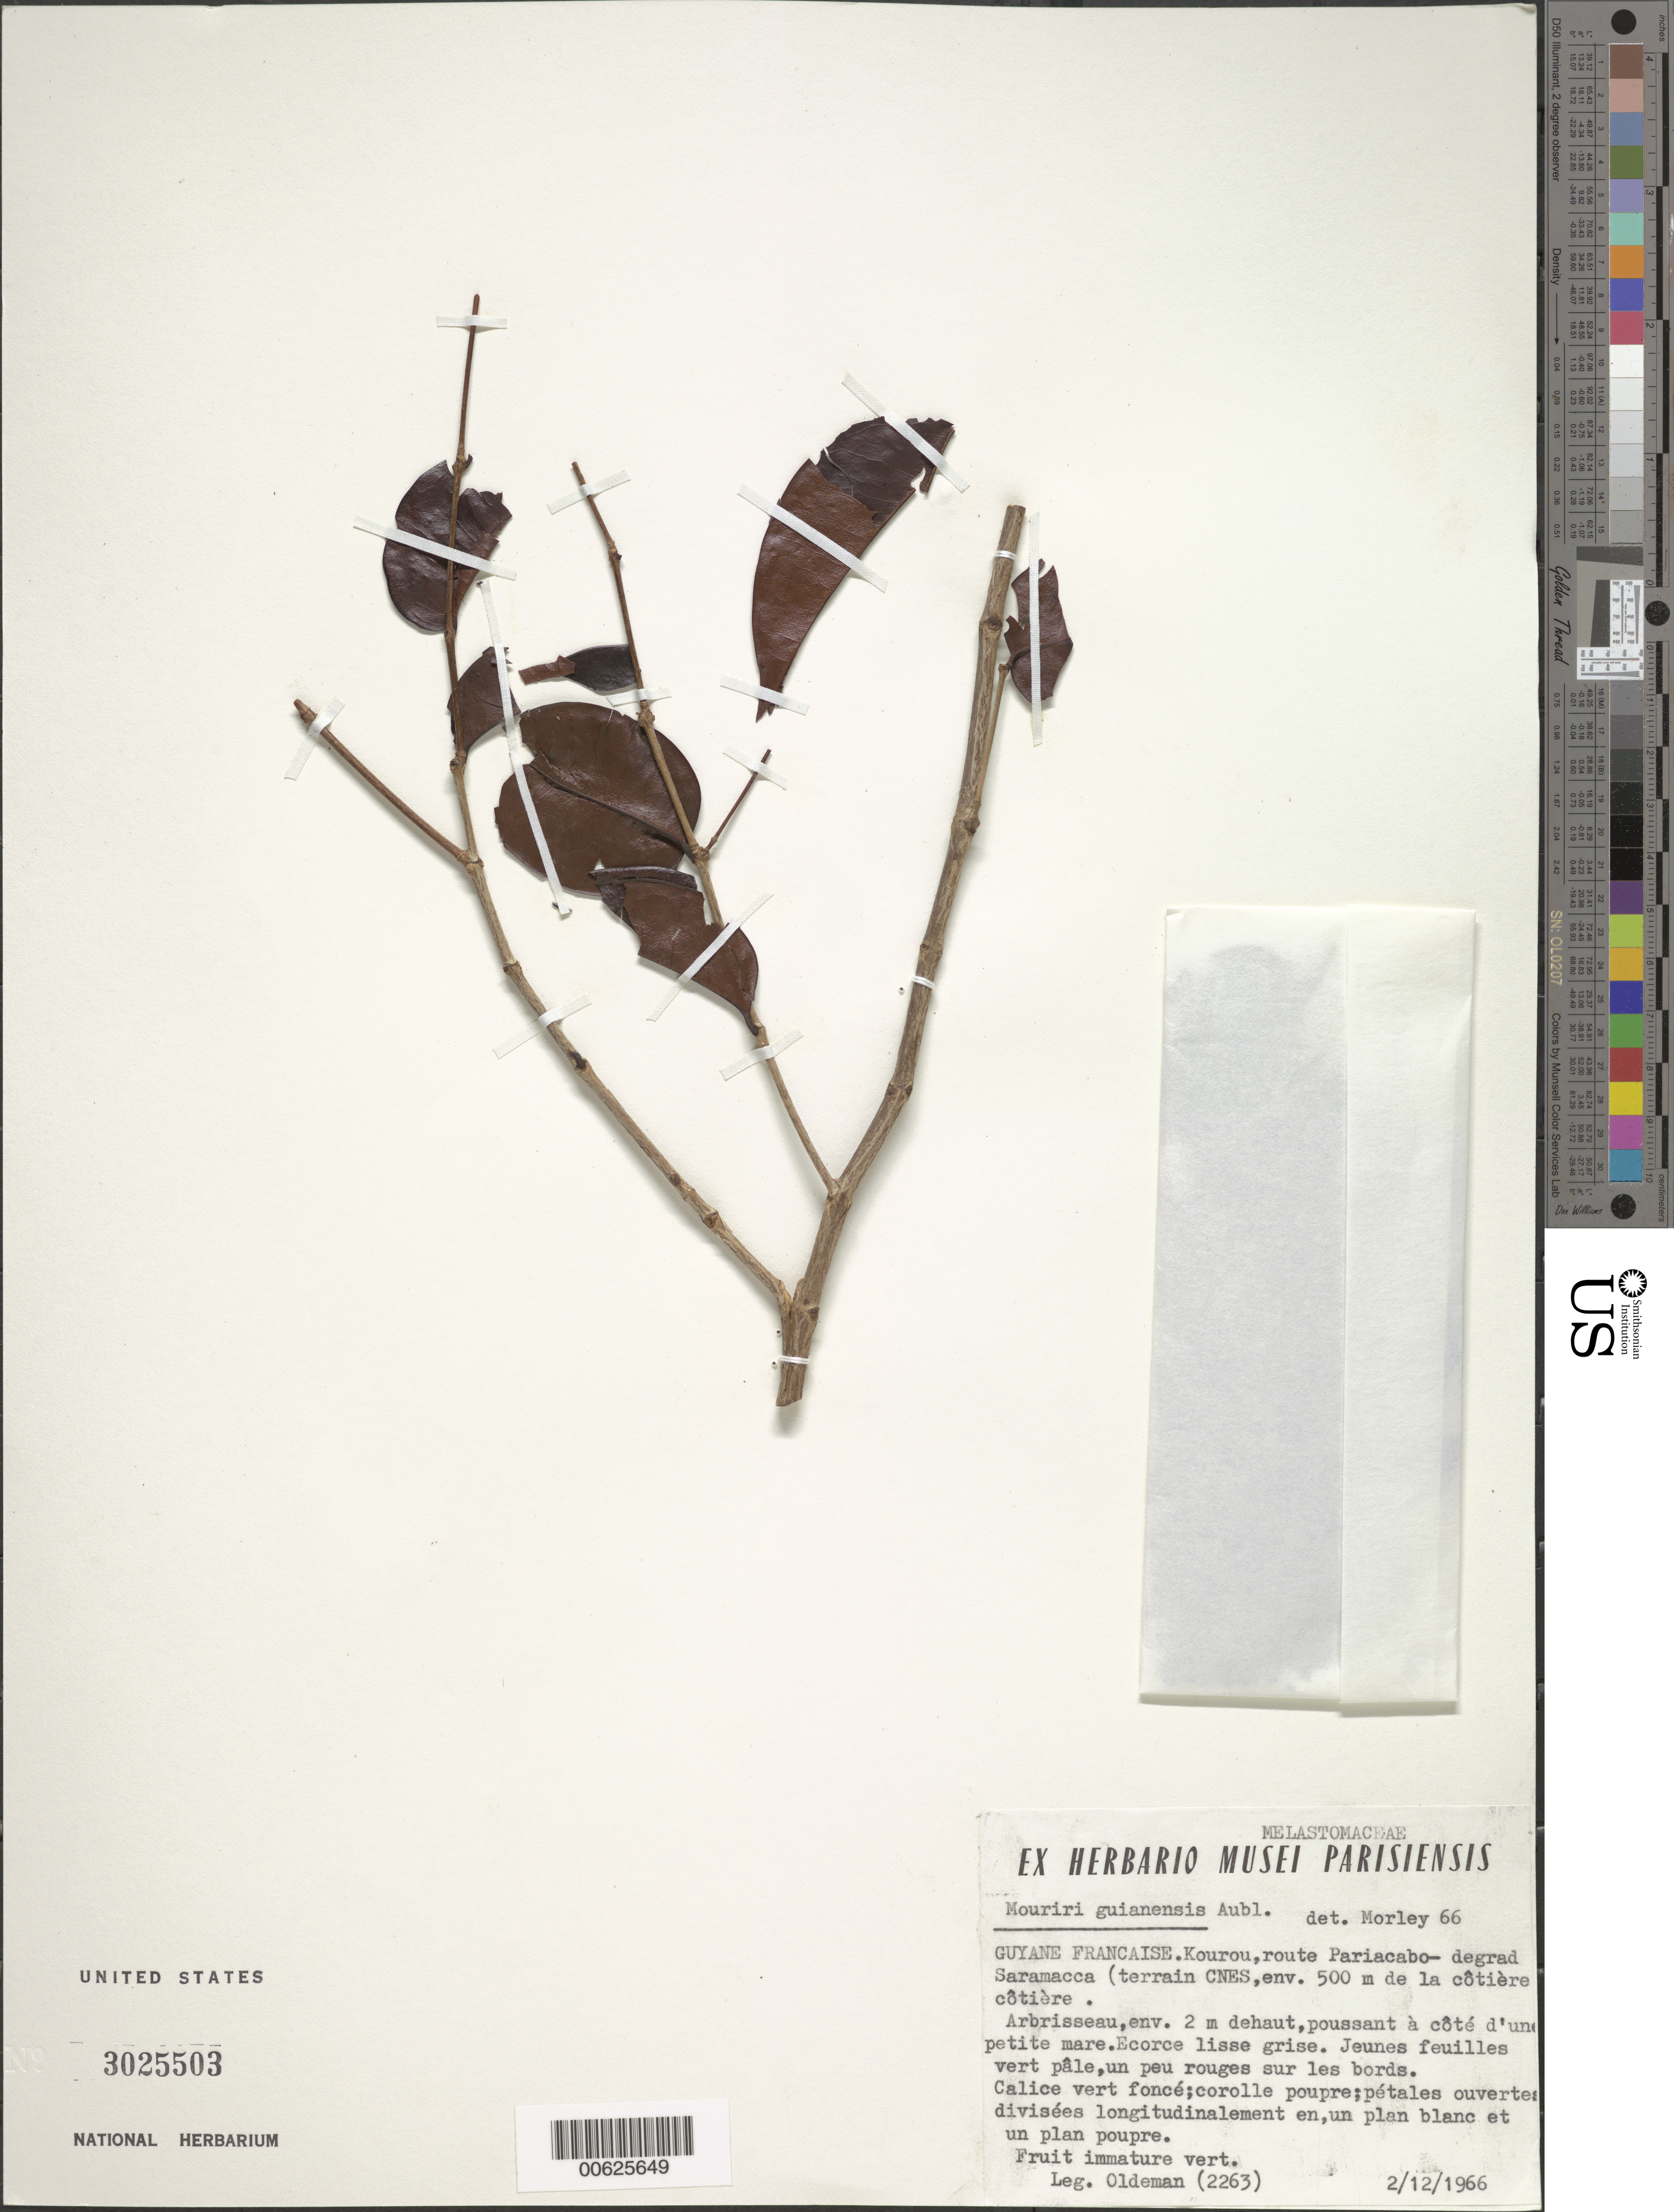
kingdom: Plantae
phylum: Tracheophyta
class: Magnoliopsida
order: Myrtales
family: Melastomataceae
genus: Mouriri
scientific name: Mouriri guianensis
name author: Aubl.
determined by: Morley, T.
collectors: R. Oldeman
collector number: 2263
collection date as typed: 2-Dec-66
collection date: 1966-12-02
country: French Guiana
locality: Kourou, route Pariacabo au Degrad Saramacca (terrain CNES, env 500m de la cotiere)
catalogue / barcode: US 3025503